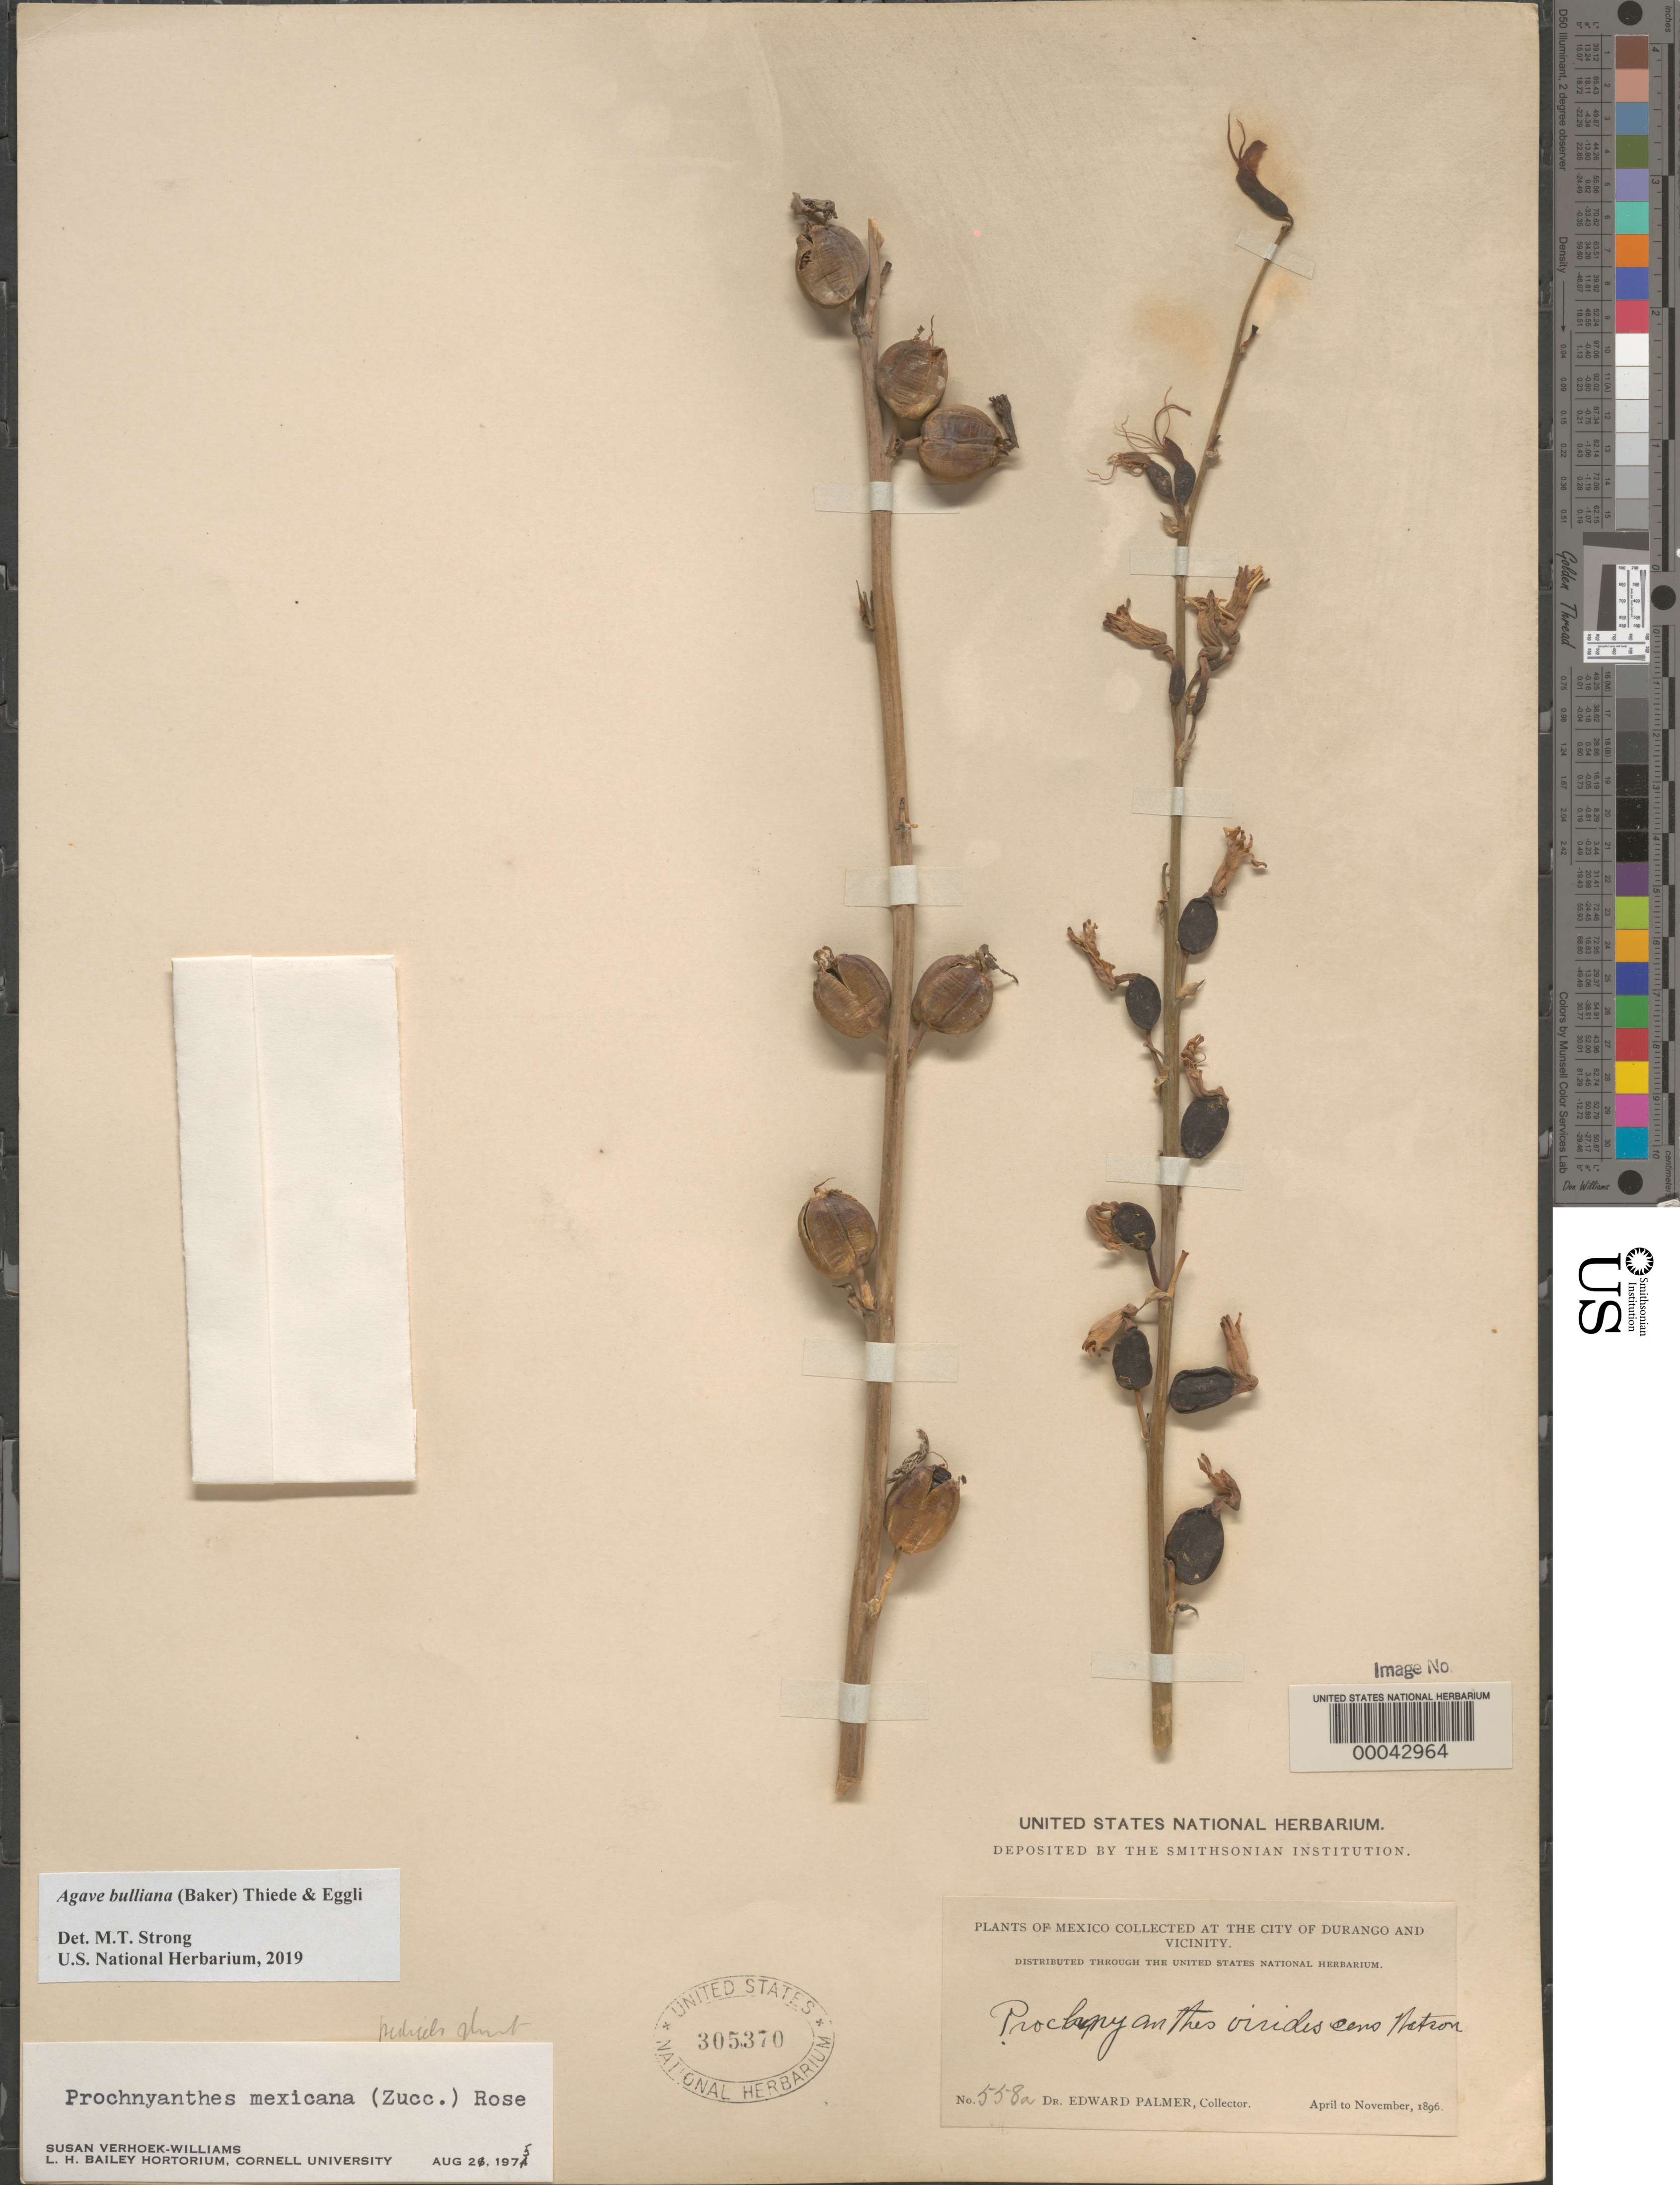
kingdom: Plantae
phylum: Tracheophyta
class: Liliopsida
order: Asparagales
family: Asparagaceae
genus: Agave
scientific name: Agave bulliana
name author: (Baker) Thiede & Eggli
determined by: Strong, Mark T., (BOT), Smithsonian Institution - National Museum of Natural History (UNITED STATES)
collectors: E. Palmer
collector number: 558a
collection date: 1896-04/1896-11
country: Mexico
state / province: Durango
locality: City of Durango and vicinity.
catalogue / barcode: US 305370